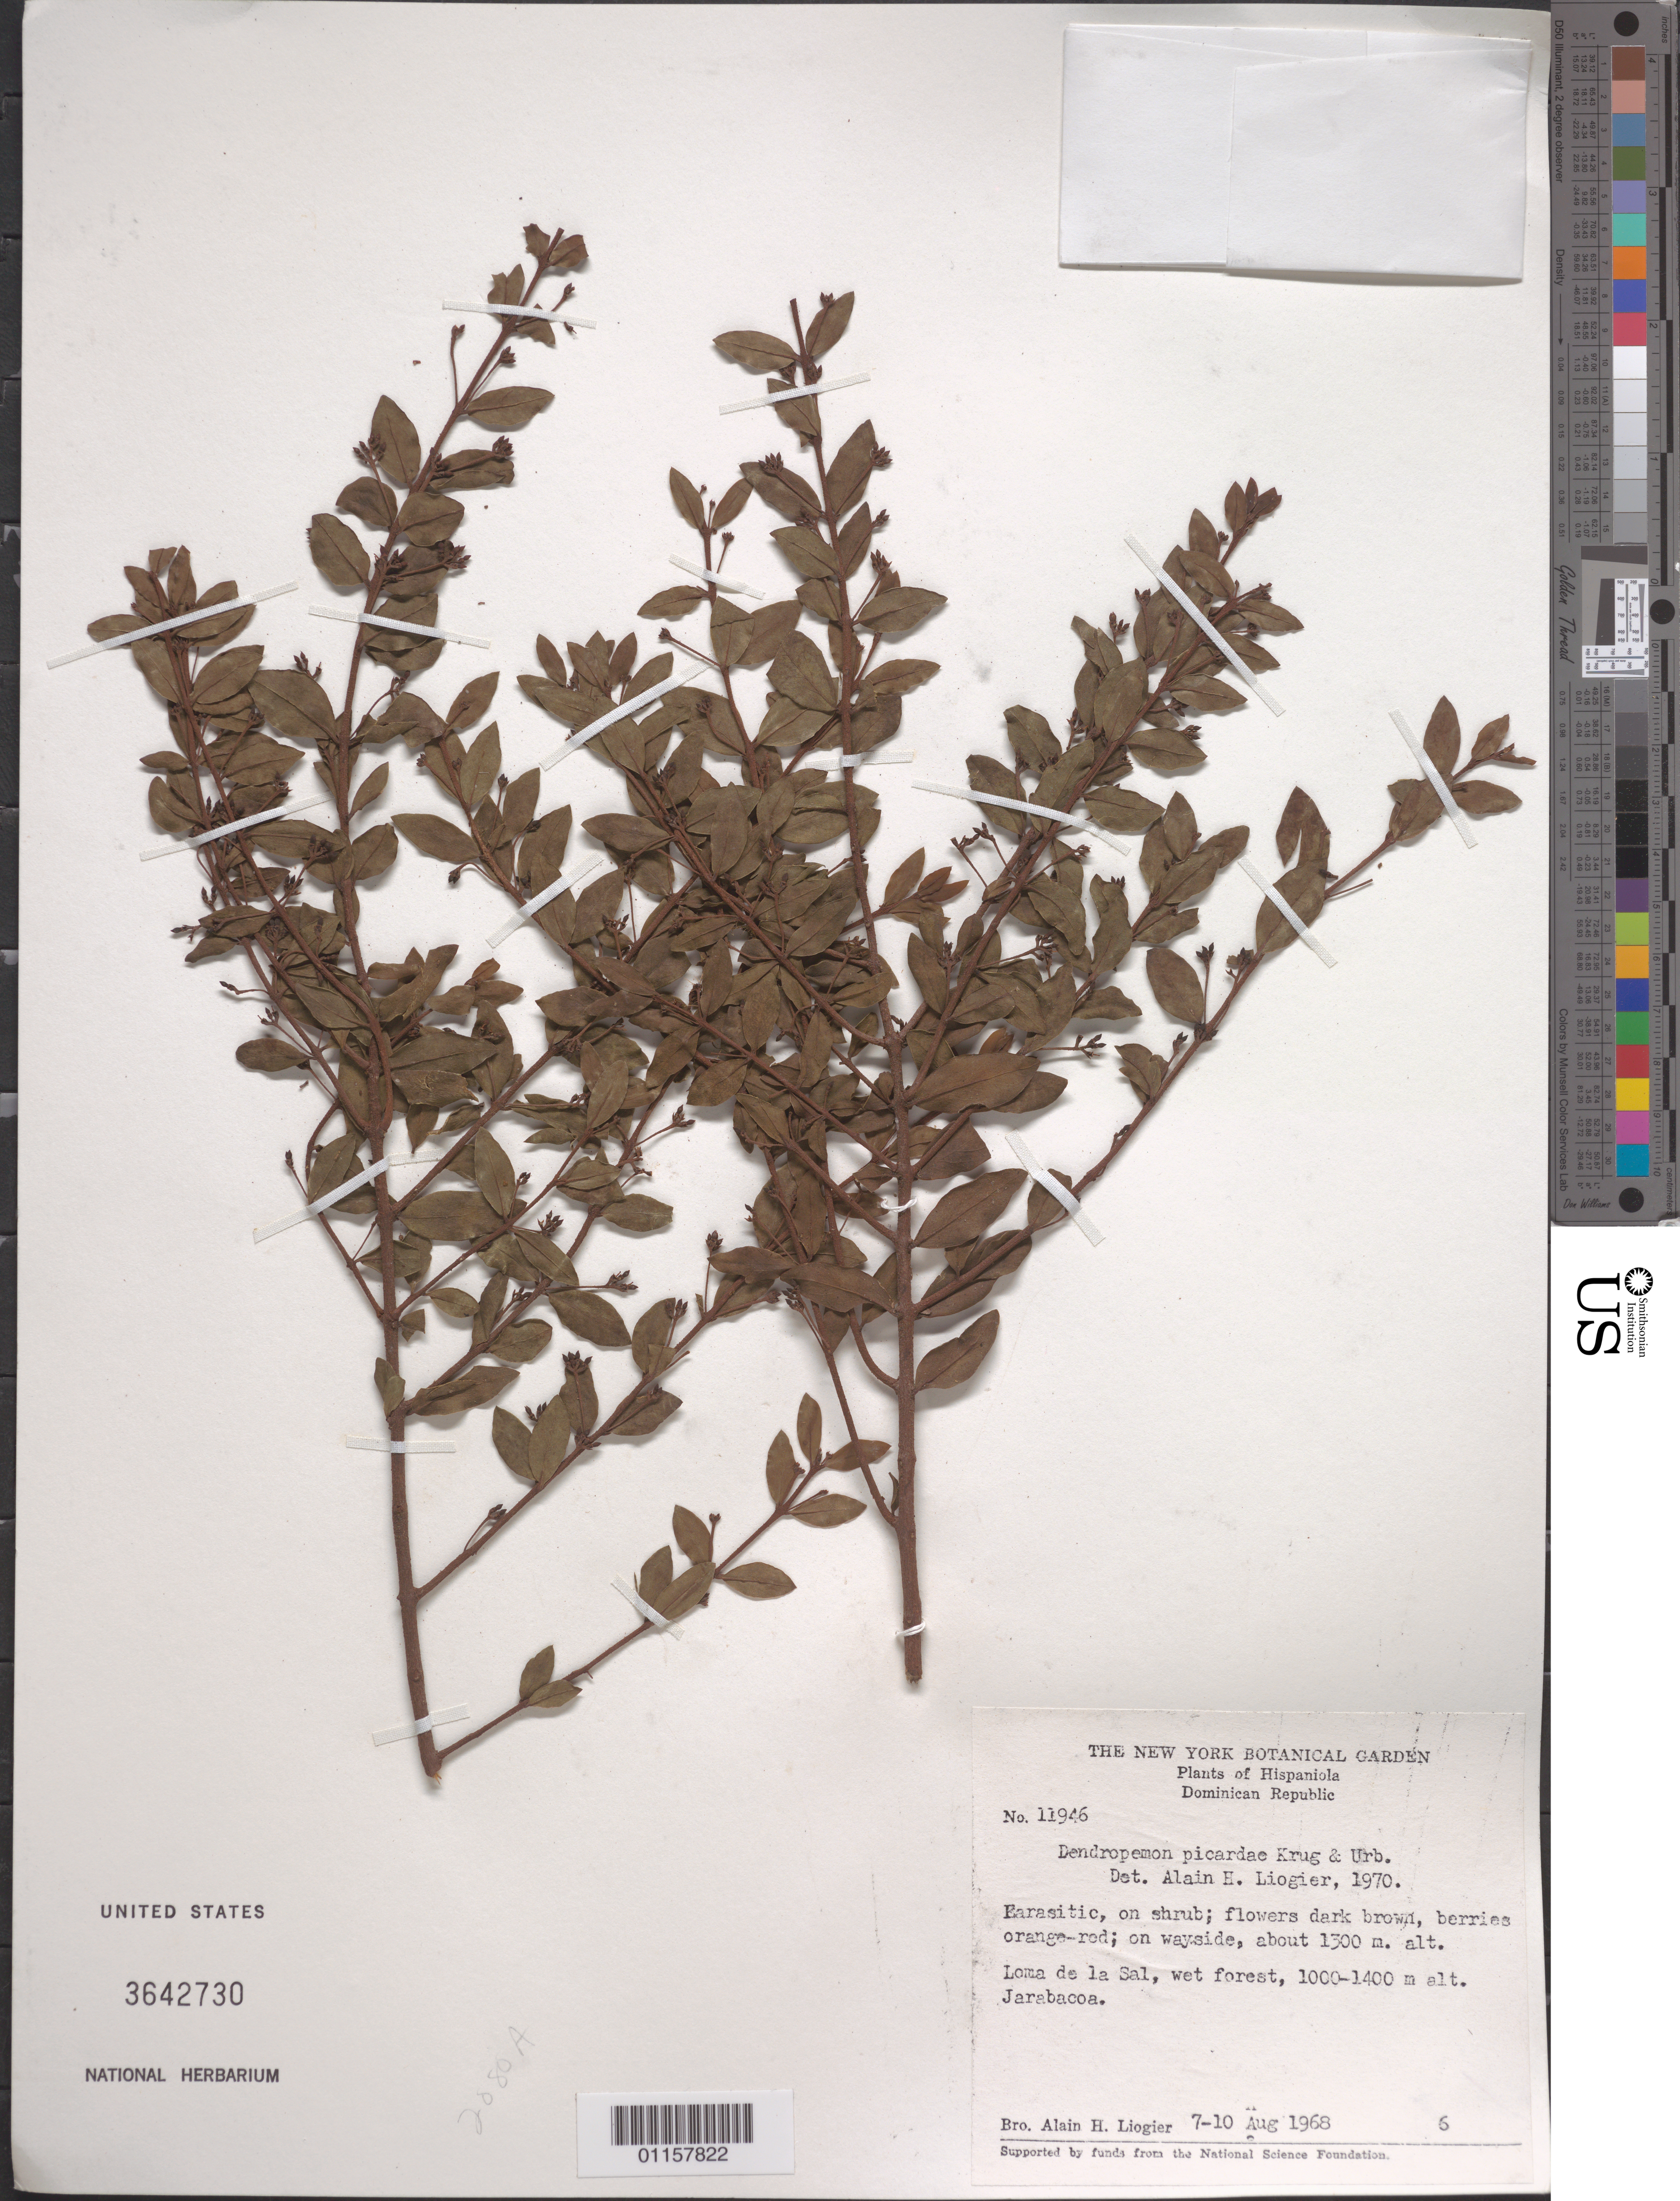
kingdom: Plantae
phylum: Tracheophyta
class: Magnoliopsida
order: Santalales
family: Loranthaceae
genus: Dendropemon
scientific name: Dendropemon picardae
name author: Krug & Urb.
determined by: Liogier, Alain H.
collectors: A. H. Liogier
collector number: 11946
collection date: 1968-08-07/1968-08-10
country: Dominican Republic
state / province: La Vega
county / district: Jarabacoa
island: Hispaniola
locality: Loma de la Sal.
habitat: On wayside.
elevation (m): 1300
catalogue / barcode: US 3642730